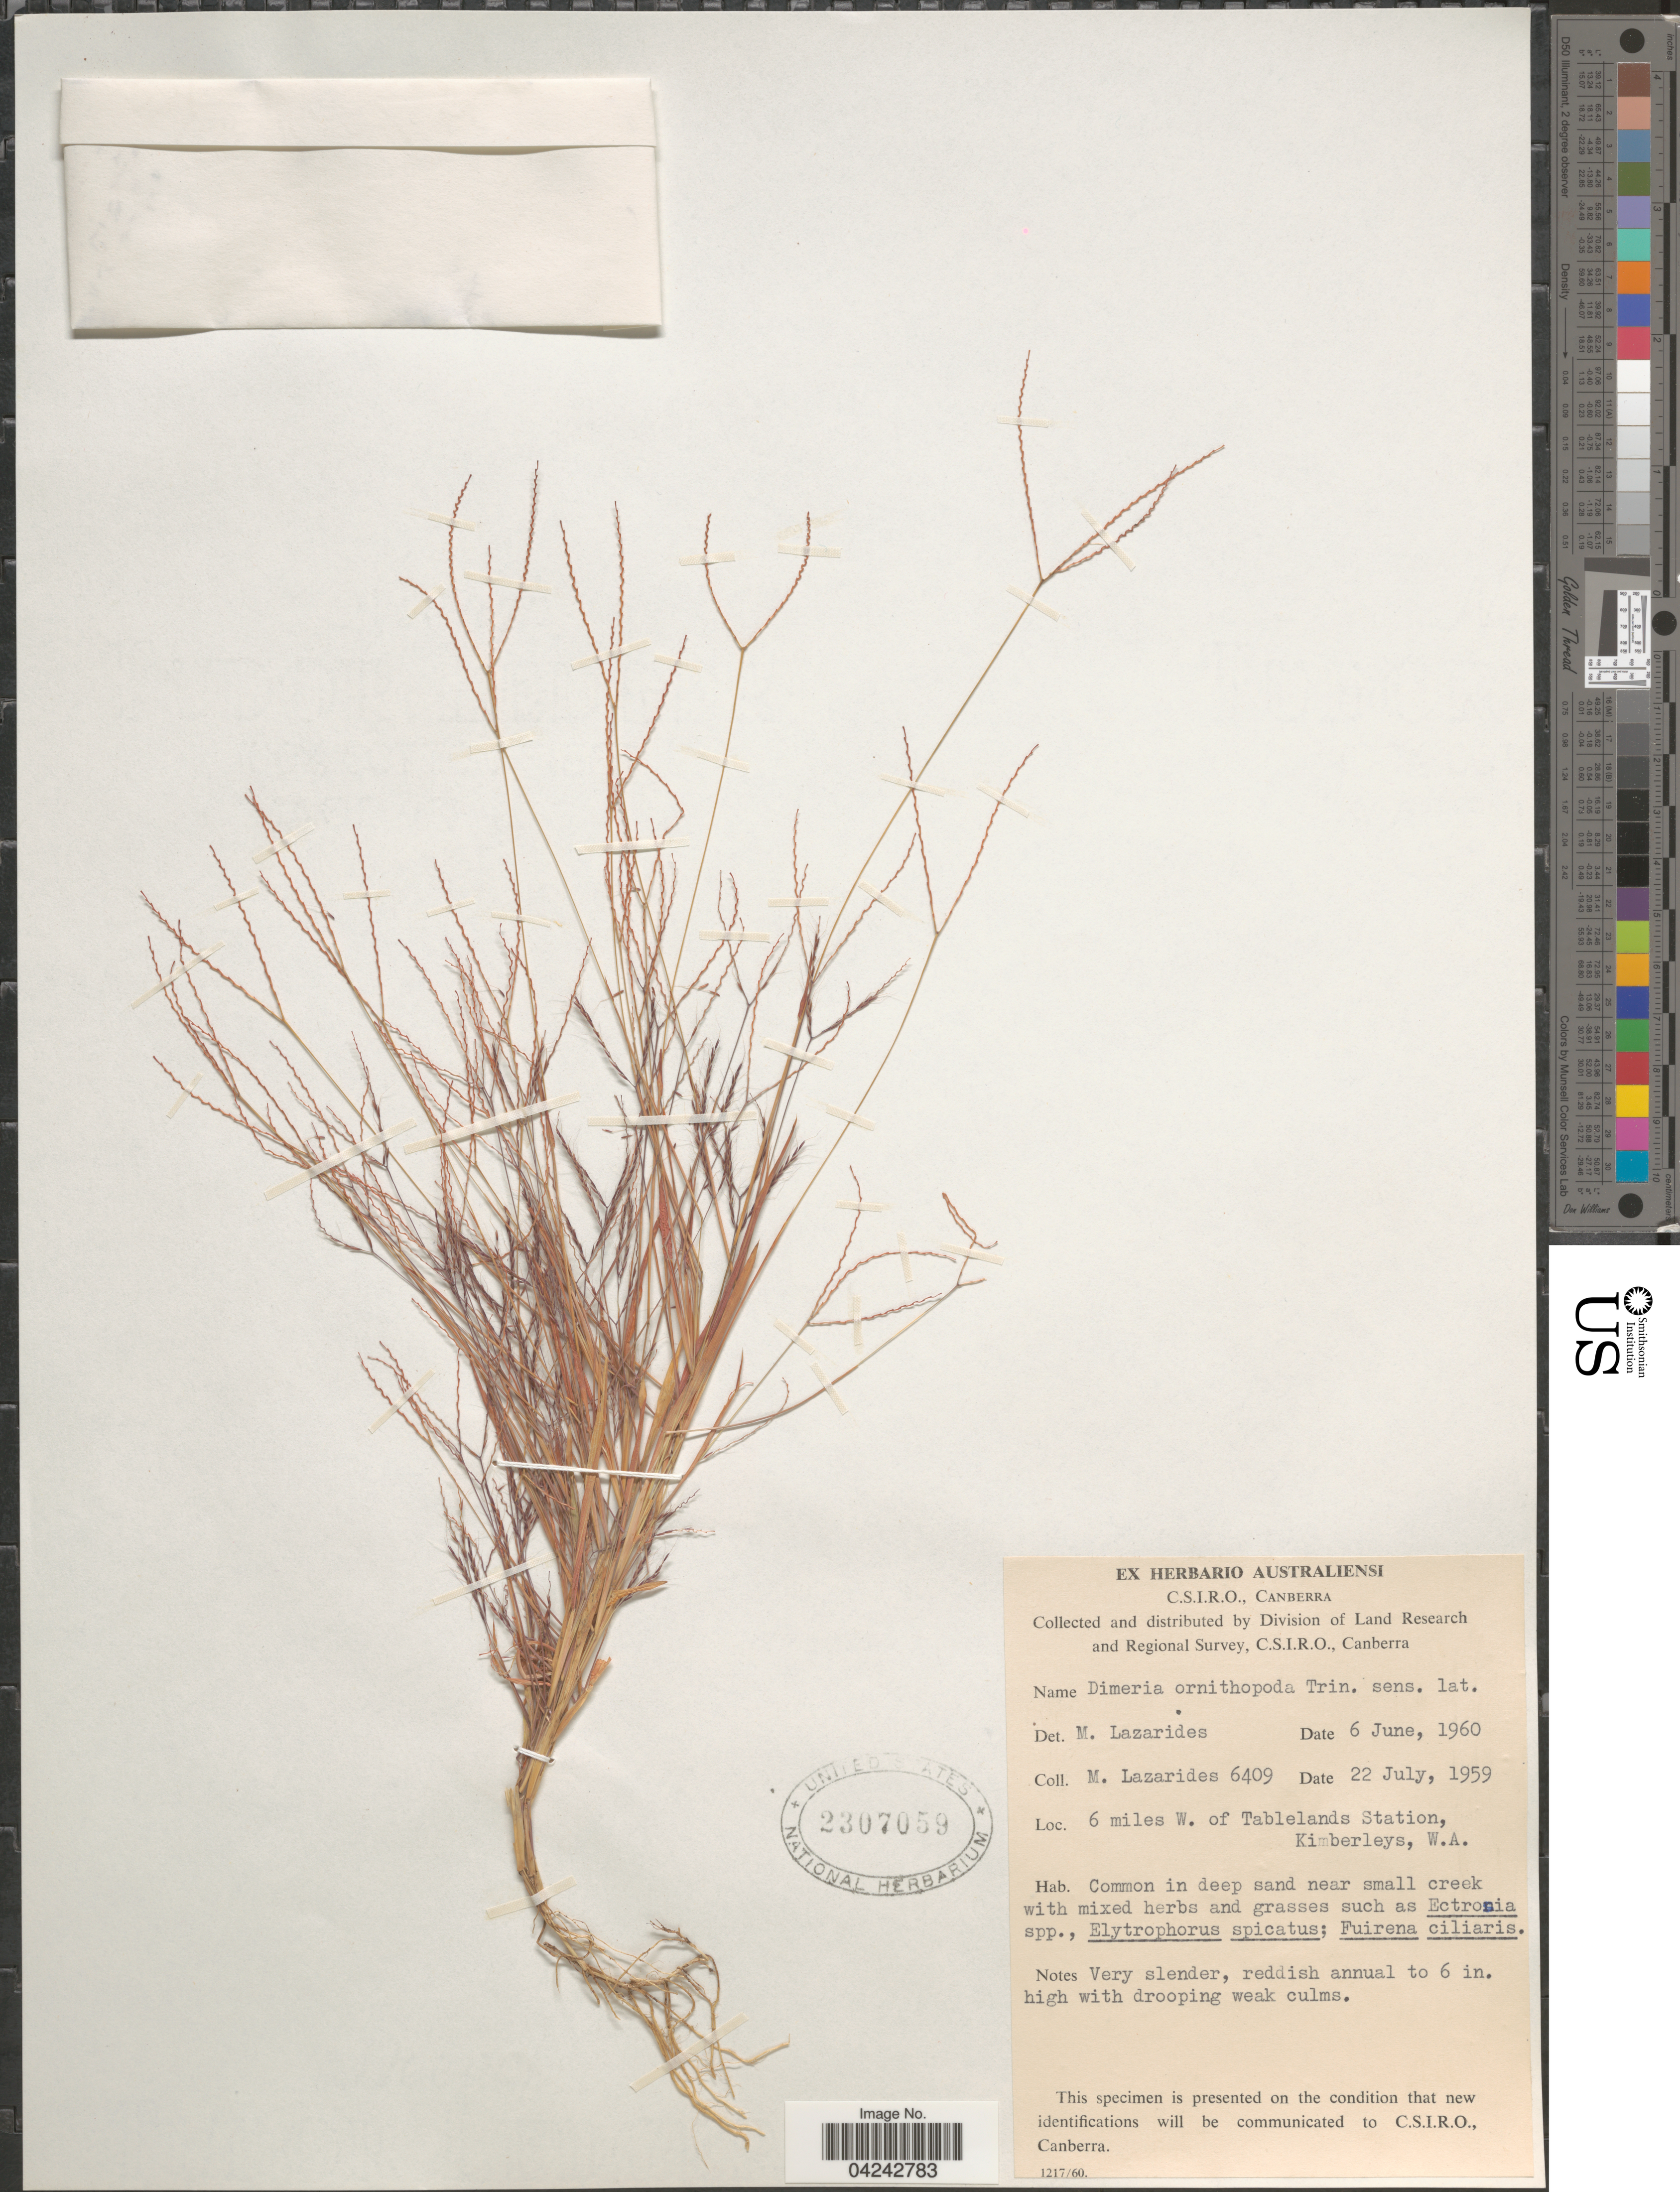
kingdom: Plantae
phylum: Tracheophyta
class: Liliopsida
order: Poales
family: Poaceae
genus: Dimeria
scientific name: Dimeria ornithopoda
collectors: M. Lazarides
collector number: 6409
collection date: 1959-07-22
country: Australia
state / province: Western Australia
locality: Division of Land Research and Regional Survey. 6 miles W. of Tablelands Station, Kimberleys, W.A.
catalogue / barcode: US 2307059